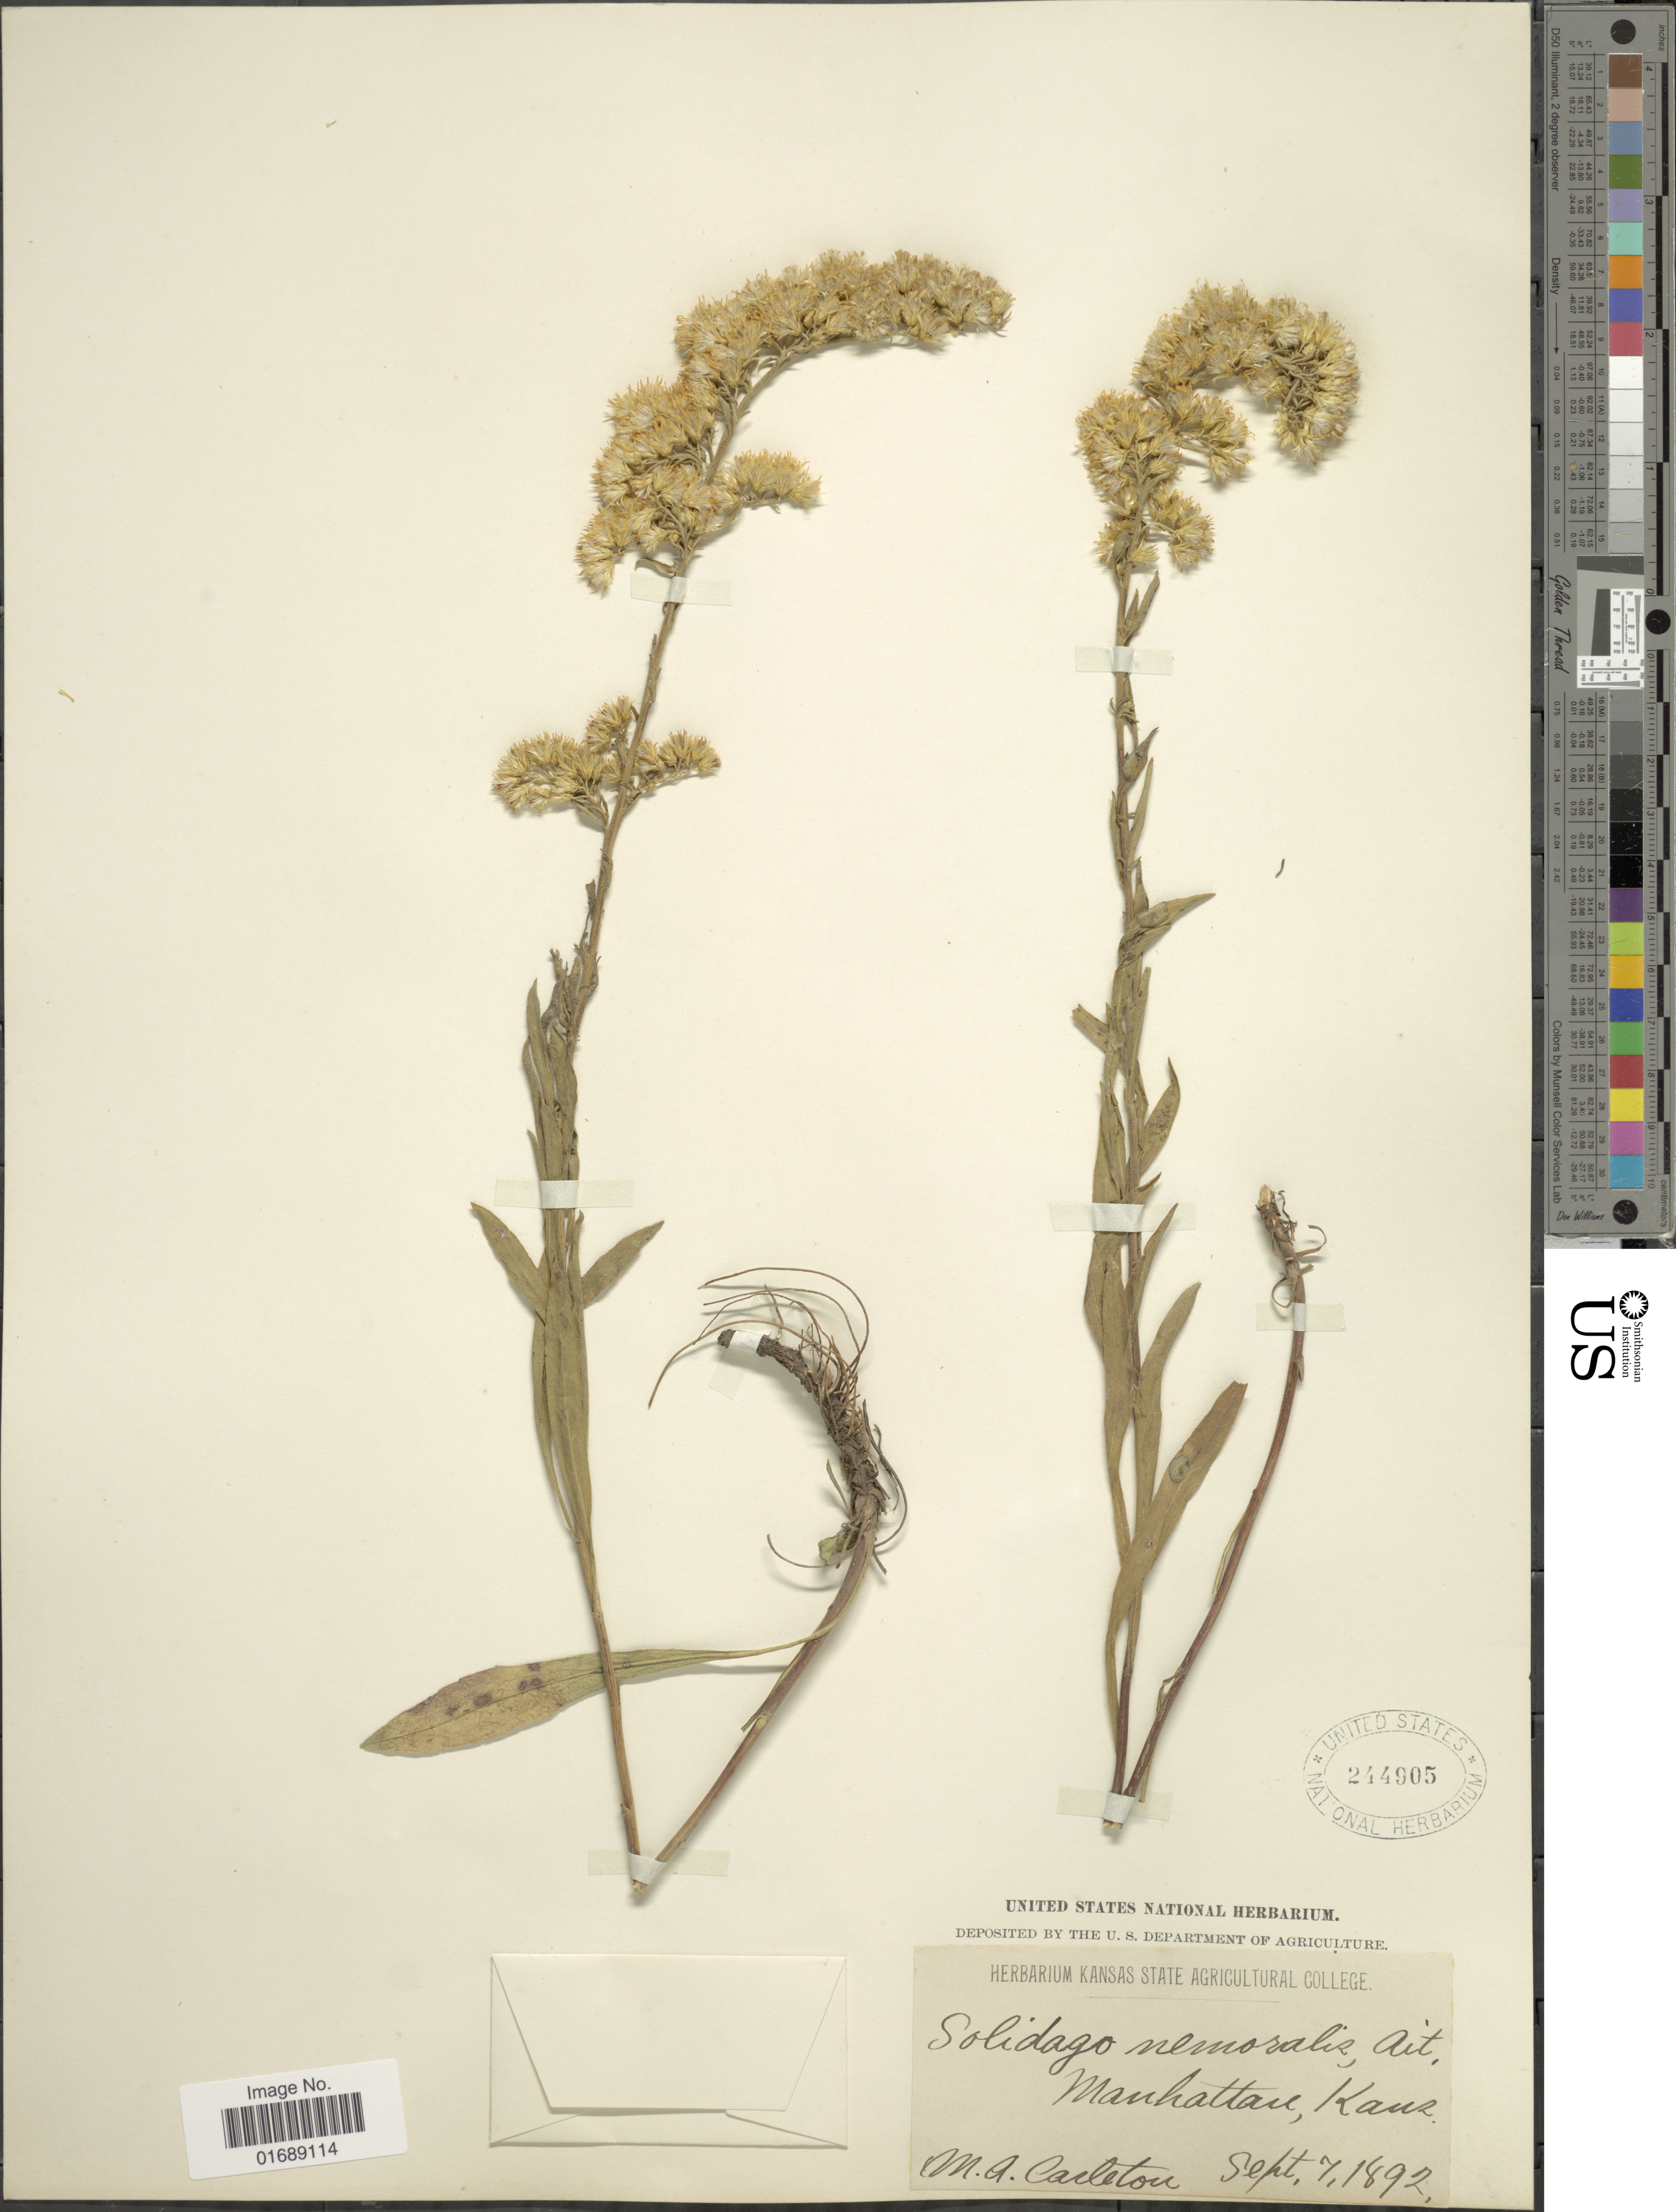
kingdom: Plantae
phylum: Tracheophyta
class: Magnoliopsida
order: Asterales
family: Asteraceae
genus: Solidago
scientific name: Solidago nemoralis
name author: Aiton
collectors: M. A. Carleton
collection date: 1892-09-07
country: United States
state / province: Kansas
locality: Manhattan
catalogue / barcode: US 244905